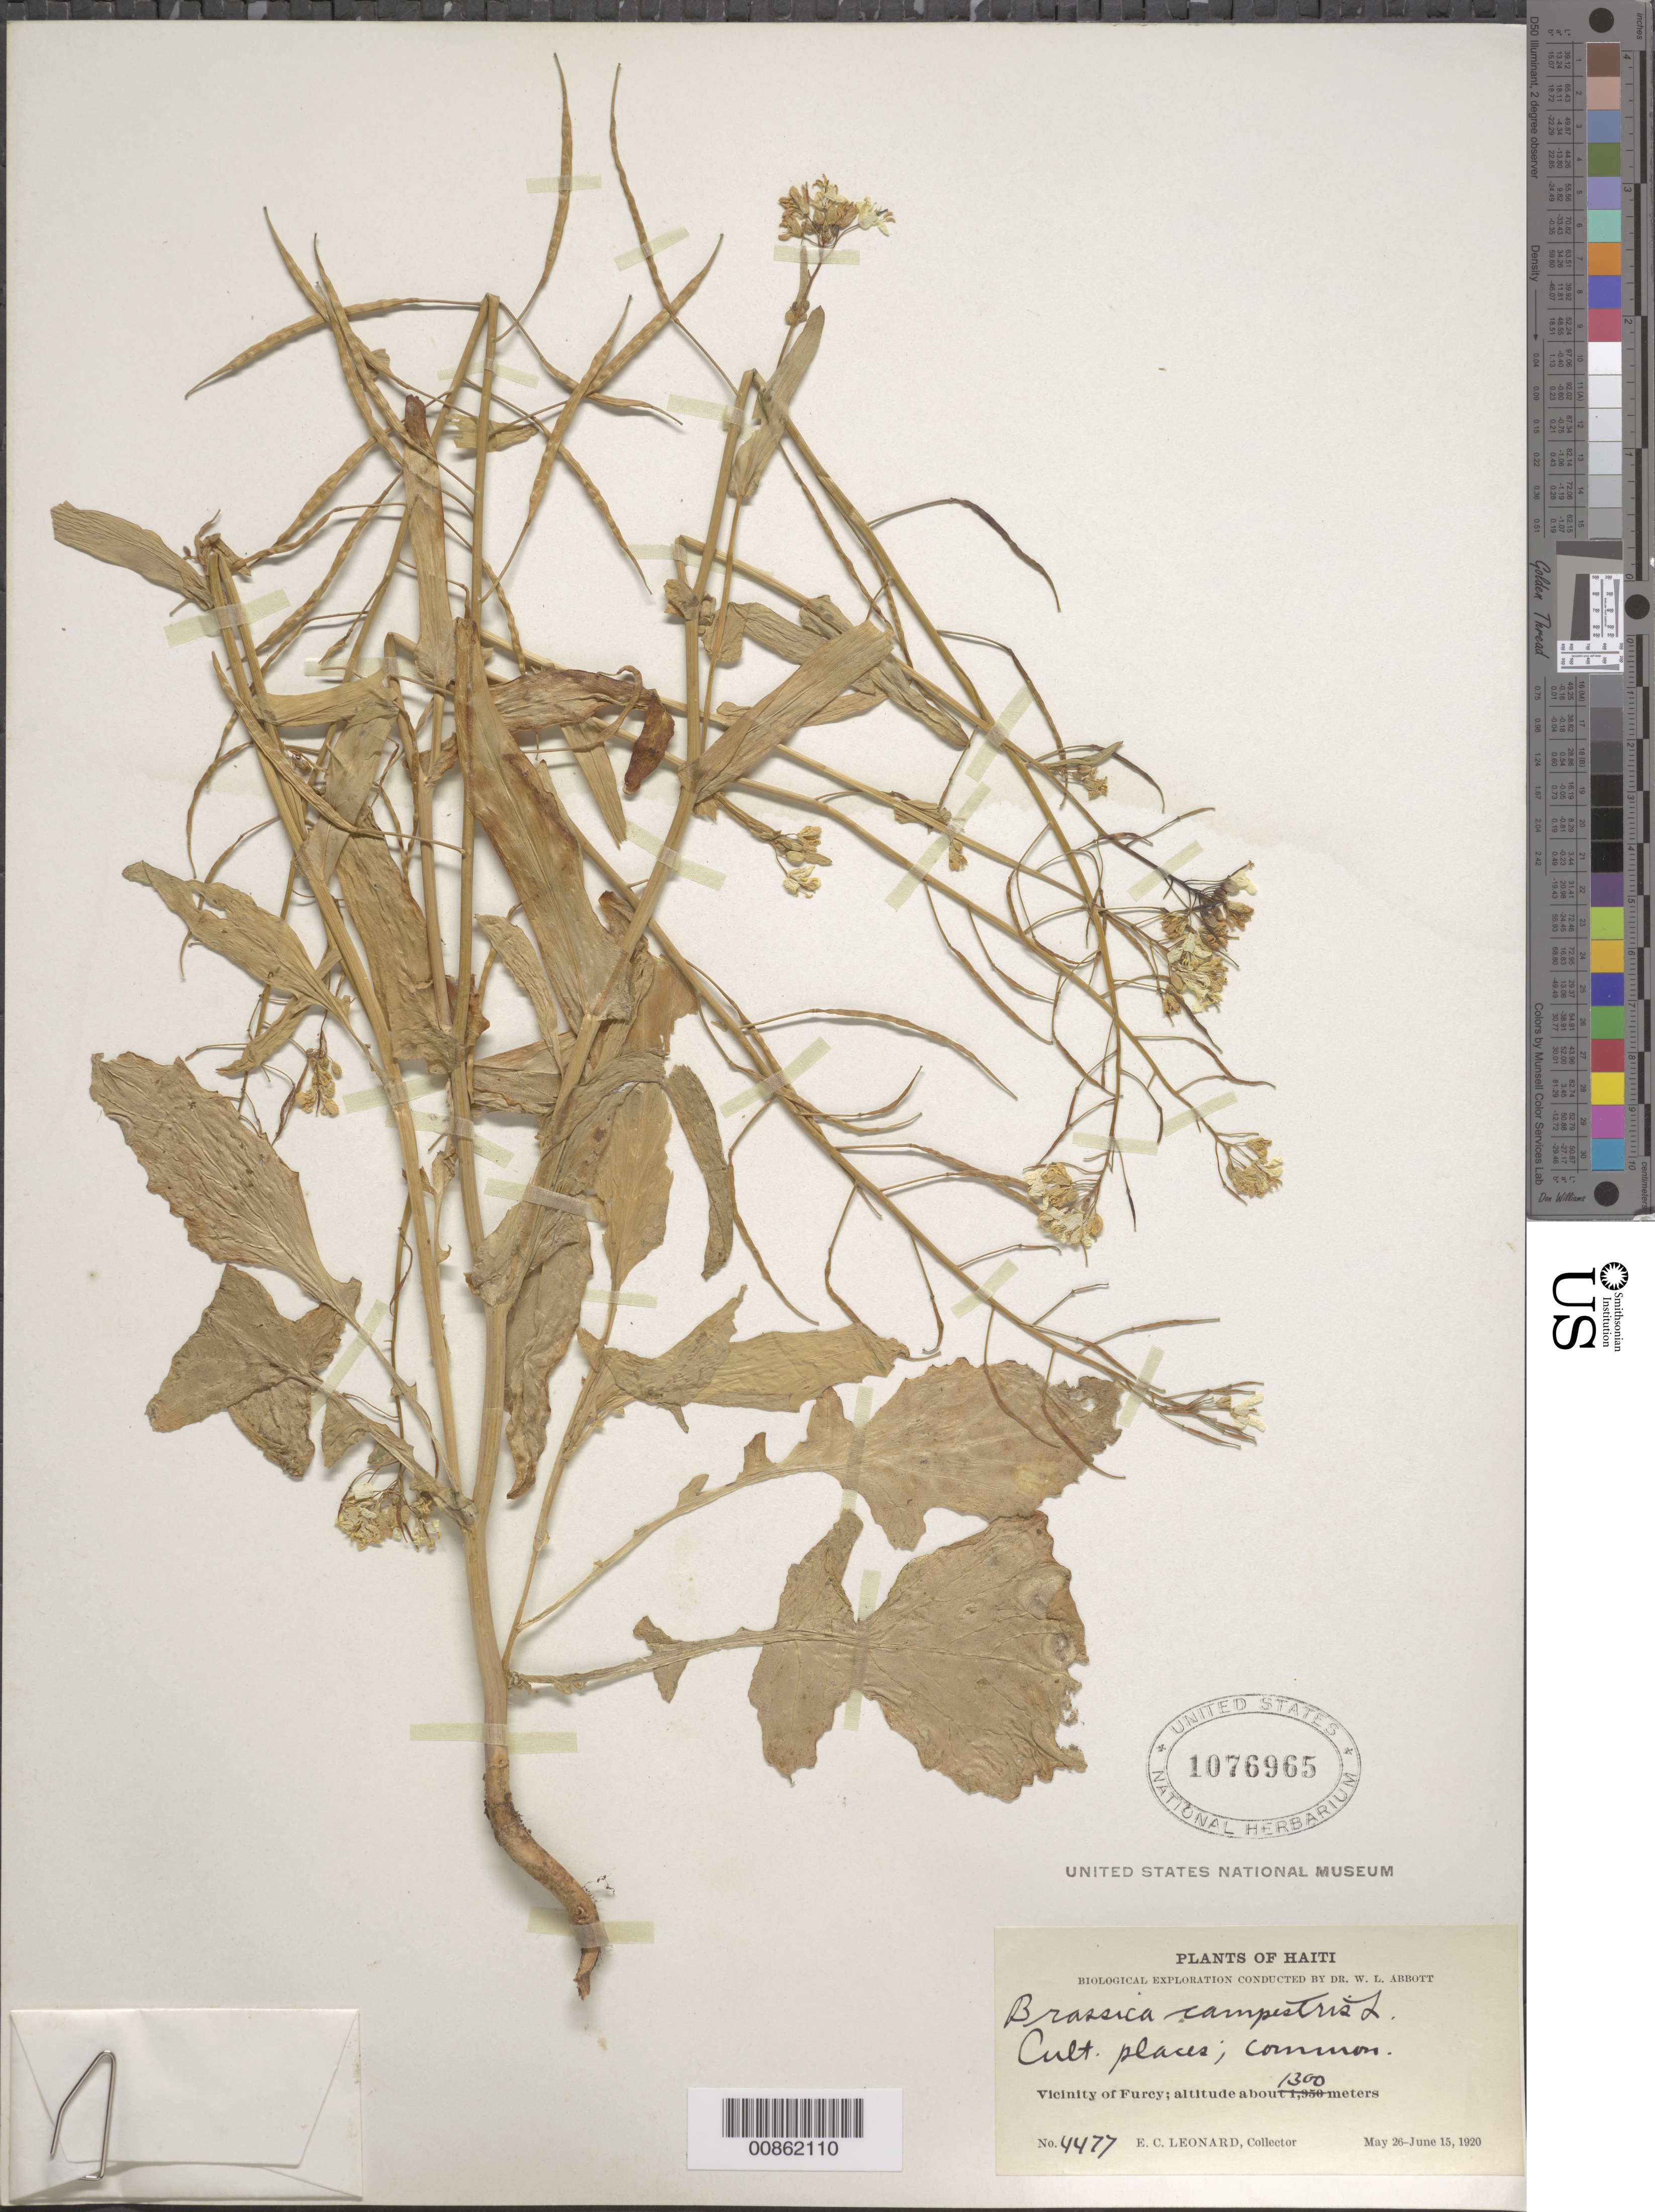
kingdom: Plantae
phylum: Tracheophyta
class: Magnoliopsida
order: Brassicales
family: Brassicaceae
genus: Brassica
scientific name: Brassica campestris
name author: L.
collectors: E. C. Leonard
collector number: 4477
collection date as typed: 26 May 1920 to 15 Jun 1920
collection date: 1920-05-26/1920-06-15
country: Haiti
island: Hispaniola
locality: Vicinity of Furcy.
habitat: Cultivated places.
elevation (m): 1300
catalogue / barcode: US 1076965